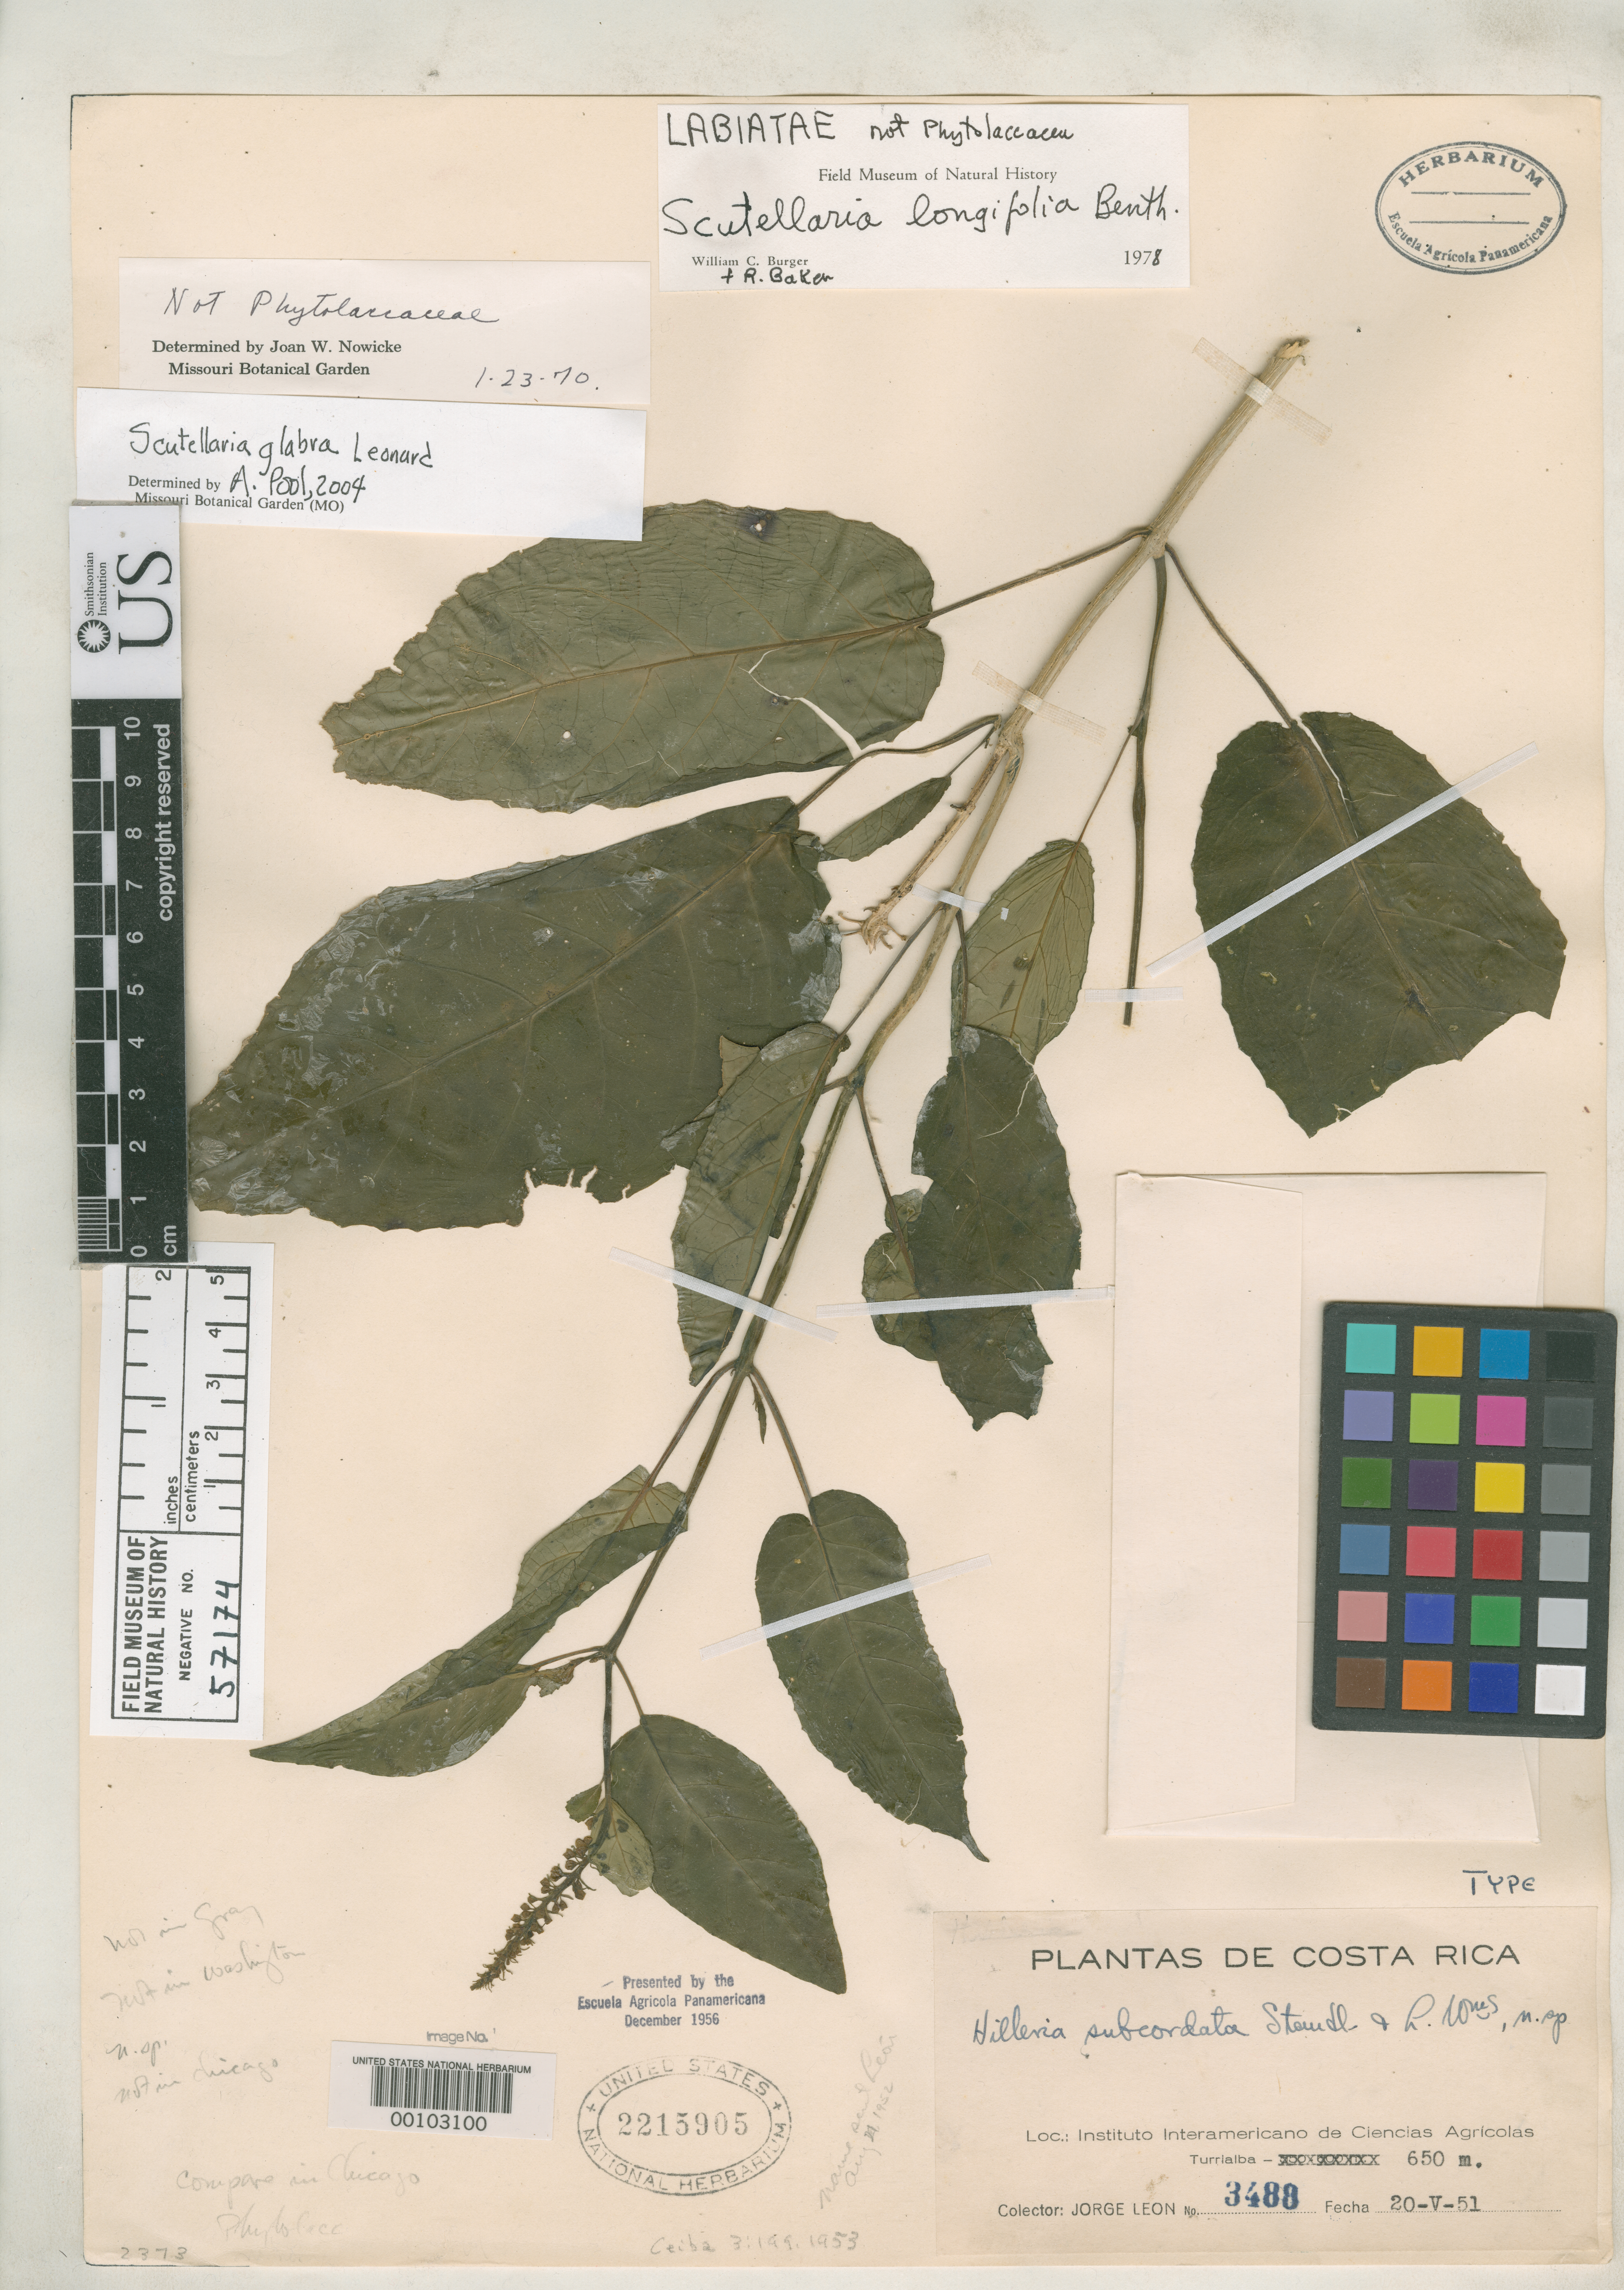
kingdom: Plantae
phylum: Tracheophyta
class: Magnoliopsida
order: Caryophyllales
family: Phytolaccaceae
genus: Hilleria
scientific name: Hilleria subcordata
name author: Standl. & L.O. Williams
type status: Holotype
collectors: J. León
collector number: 3488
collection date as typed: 20 May 1951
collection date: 1951-05-20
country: Costa Rica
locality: Instituto Interamericano de Ciencias Agricolas, Turrialba.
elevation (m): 650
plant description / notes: "Presented by the Escuela Agricola Panamericana December 1956." Holotype, transferred from EAP to US (see Dorr et al. 2009, Taxon 58: 993-1001).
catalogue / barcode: US 2215905